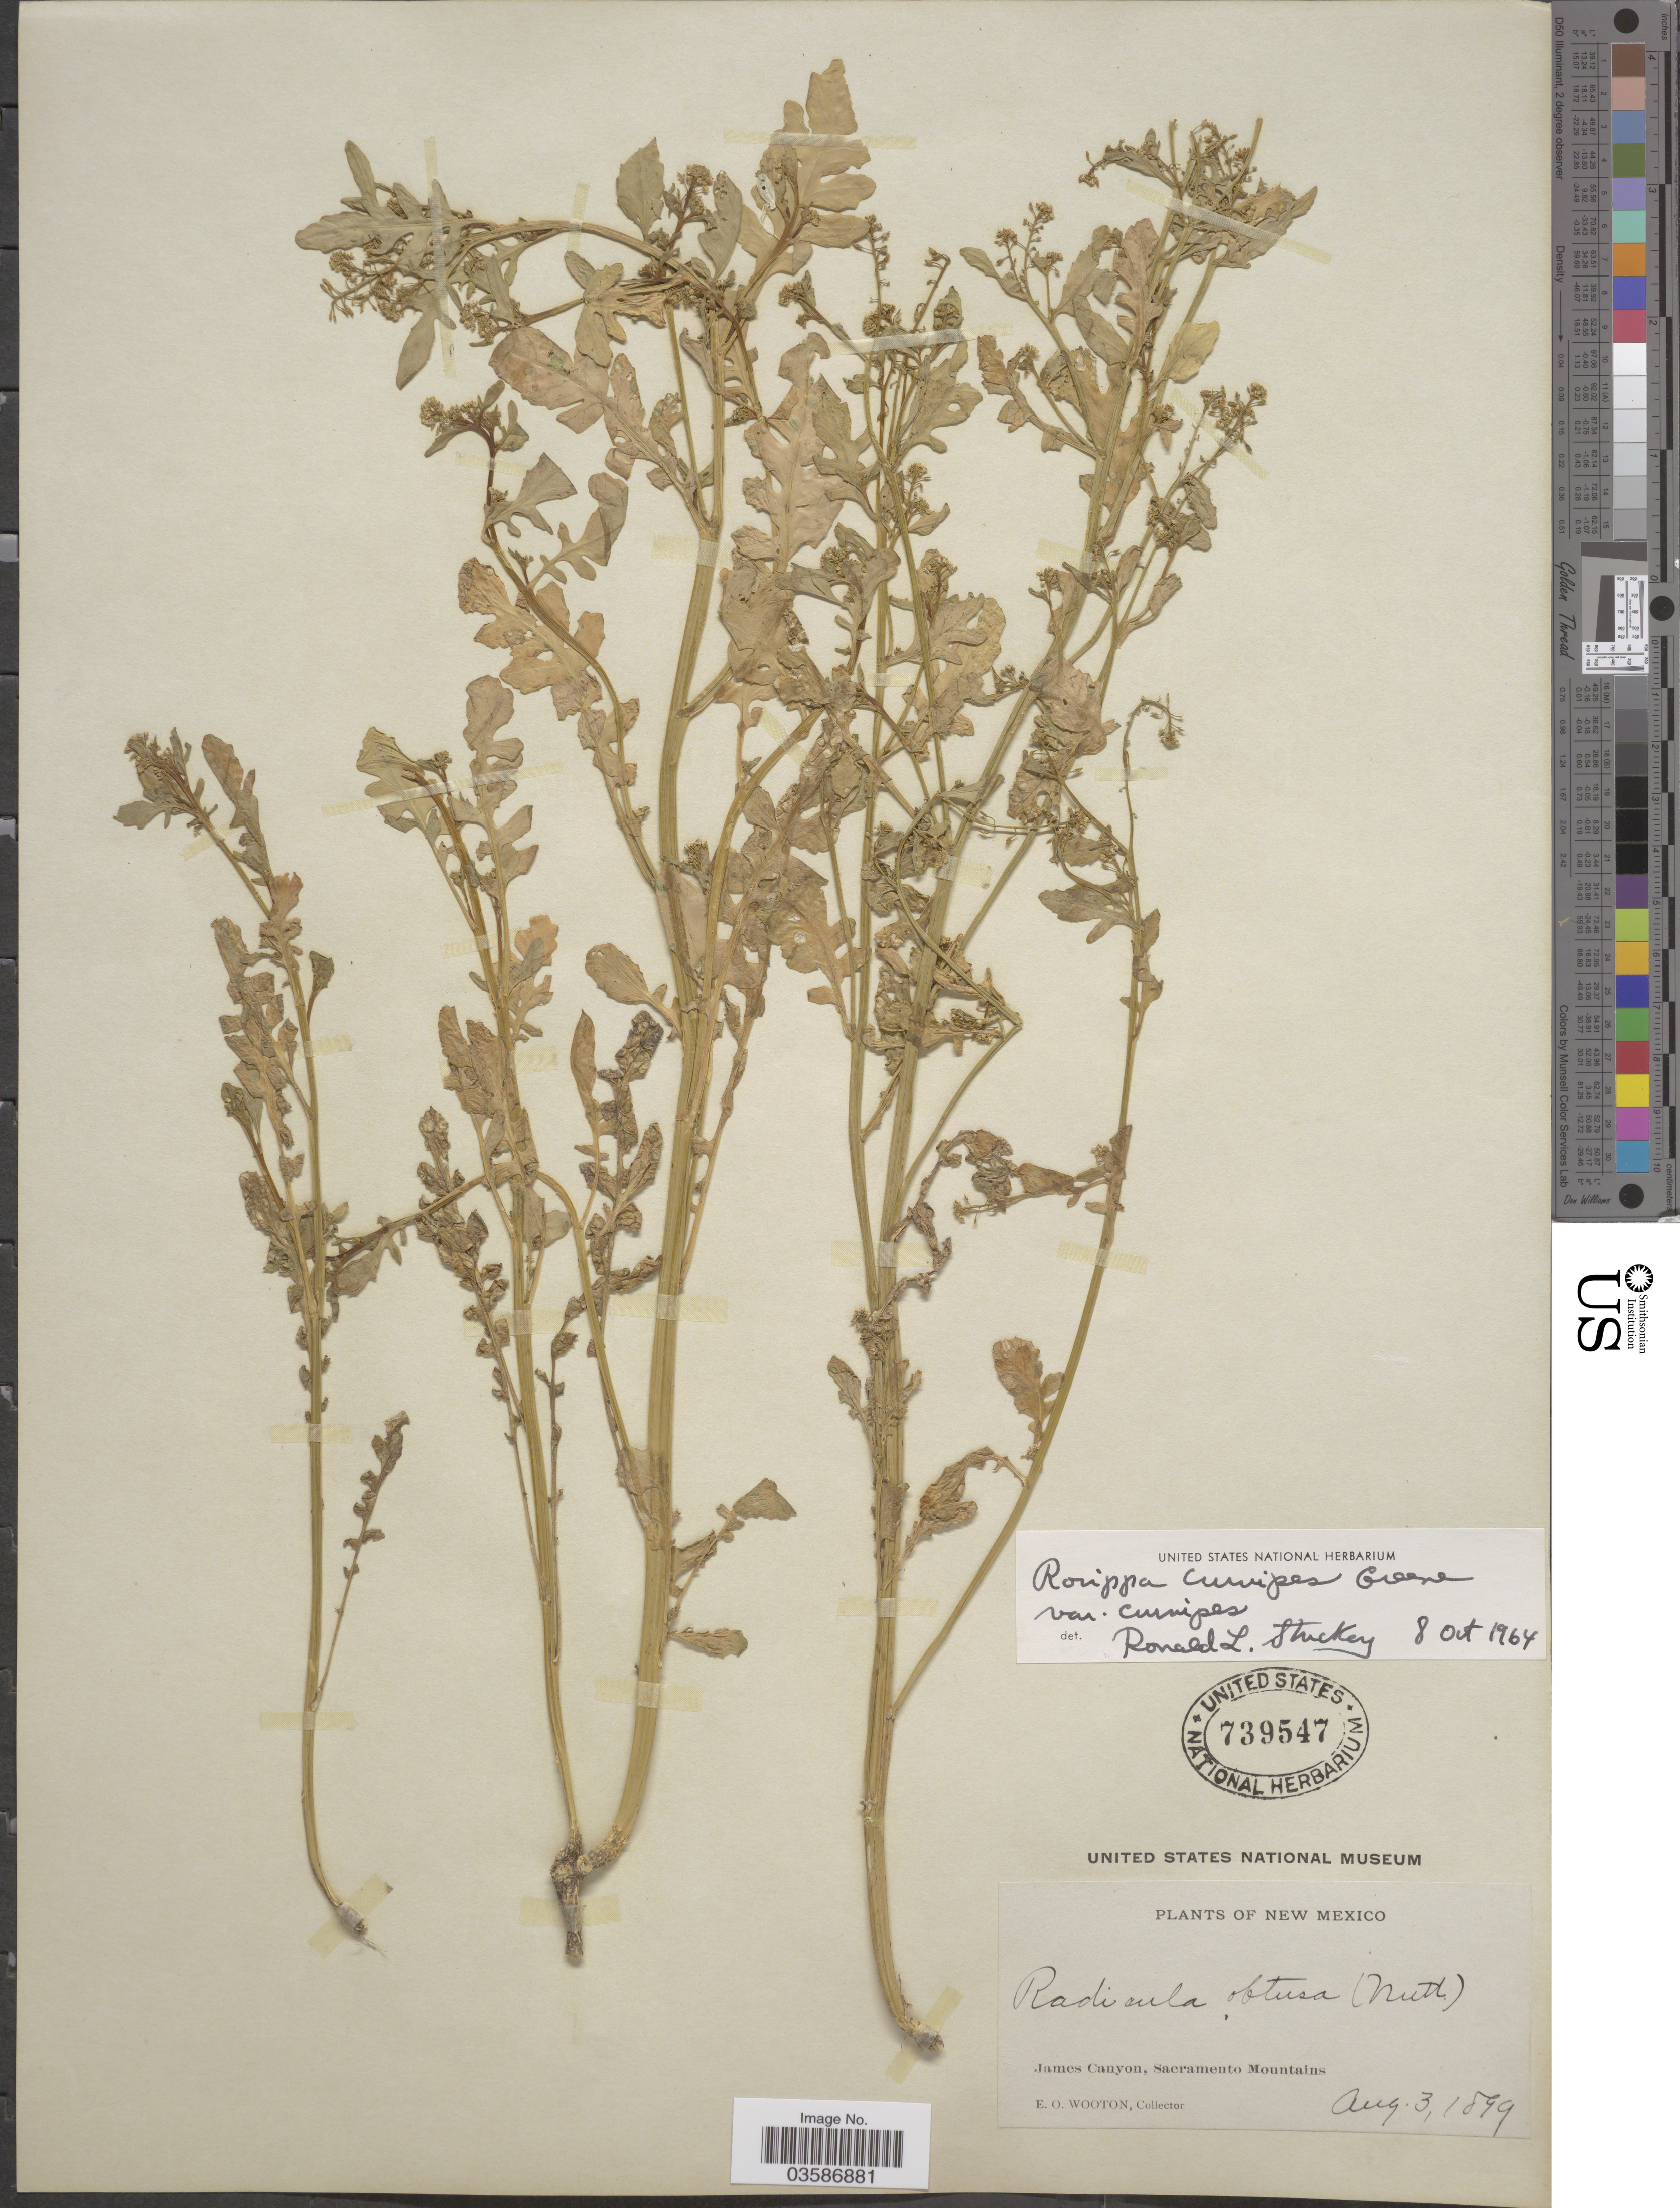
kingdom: Plantae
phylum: Tracheophyta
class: Magnoliopsida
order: Brassicales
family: Brassicaceae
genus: Rorippa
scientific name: Rorippa curvipes var. curvipes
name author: Greene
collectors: E. O. Wooton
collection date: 1899-08-03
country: United States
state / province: New Mexico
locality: James Canyon, Sacramento Mountains.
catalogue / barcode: US 739547